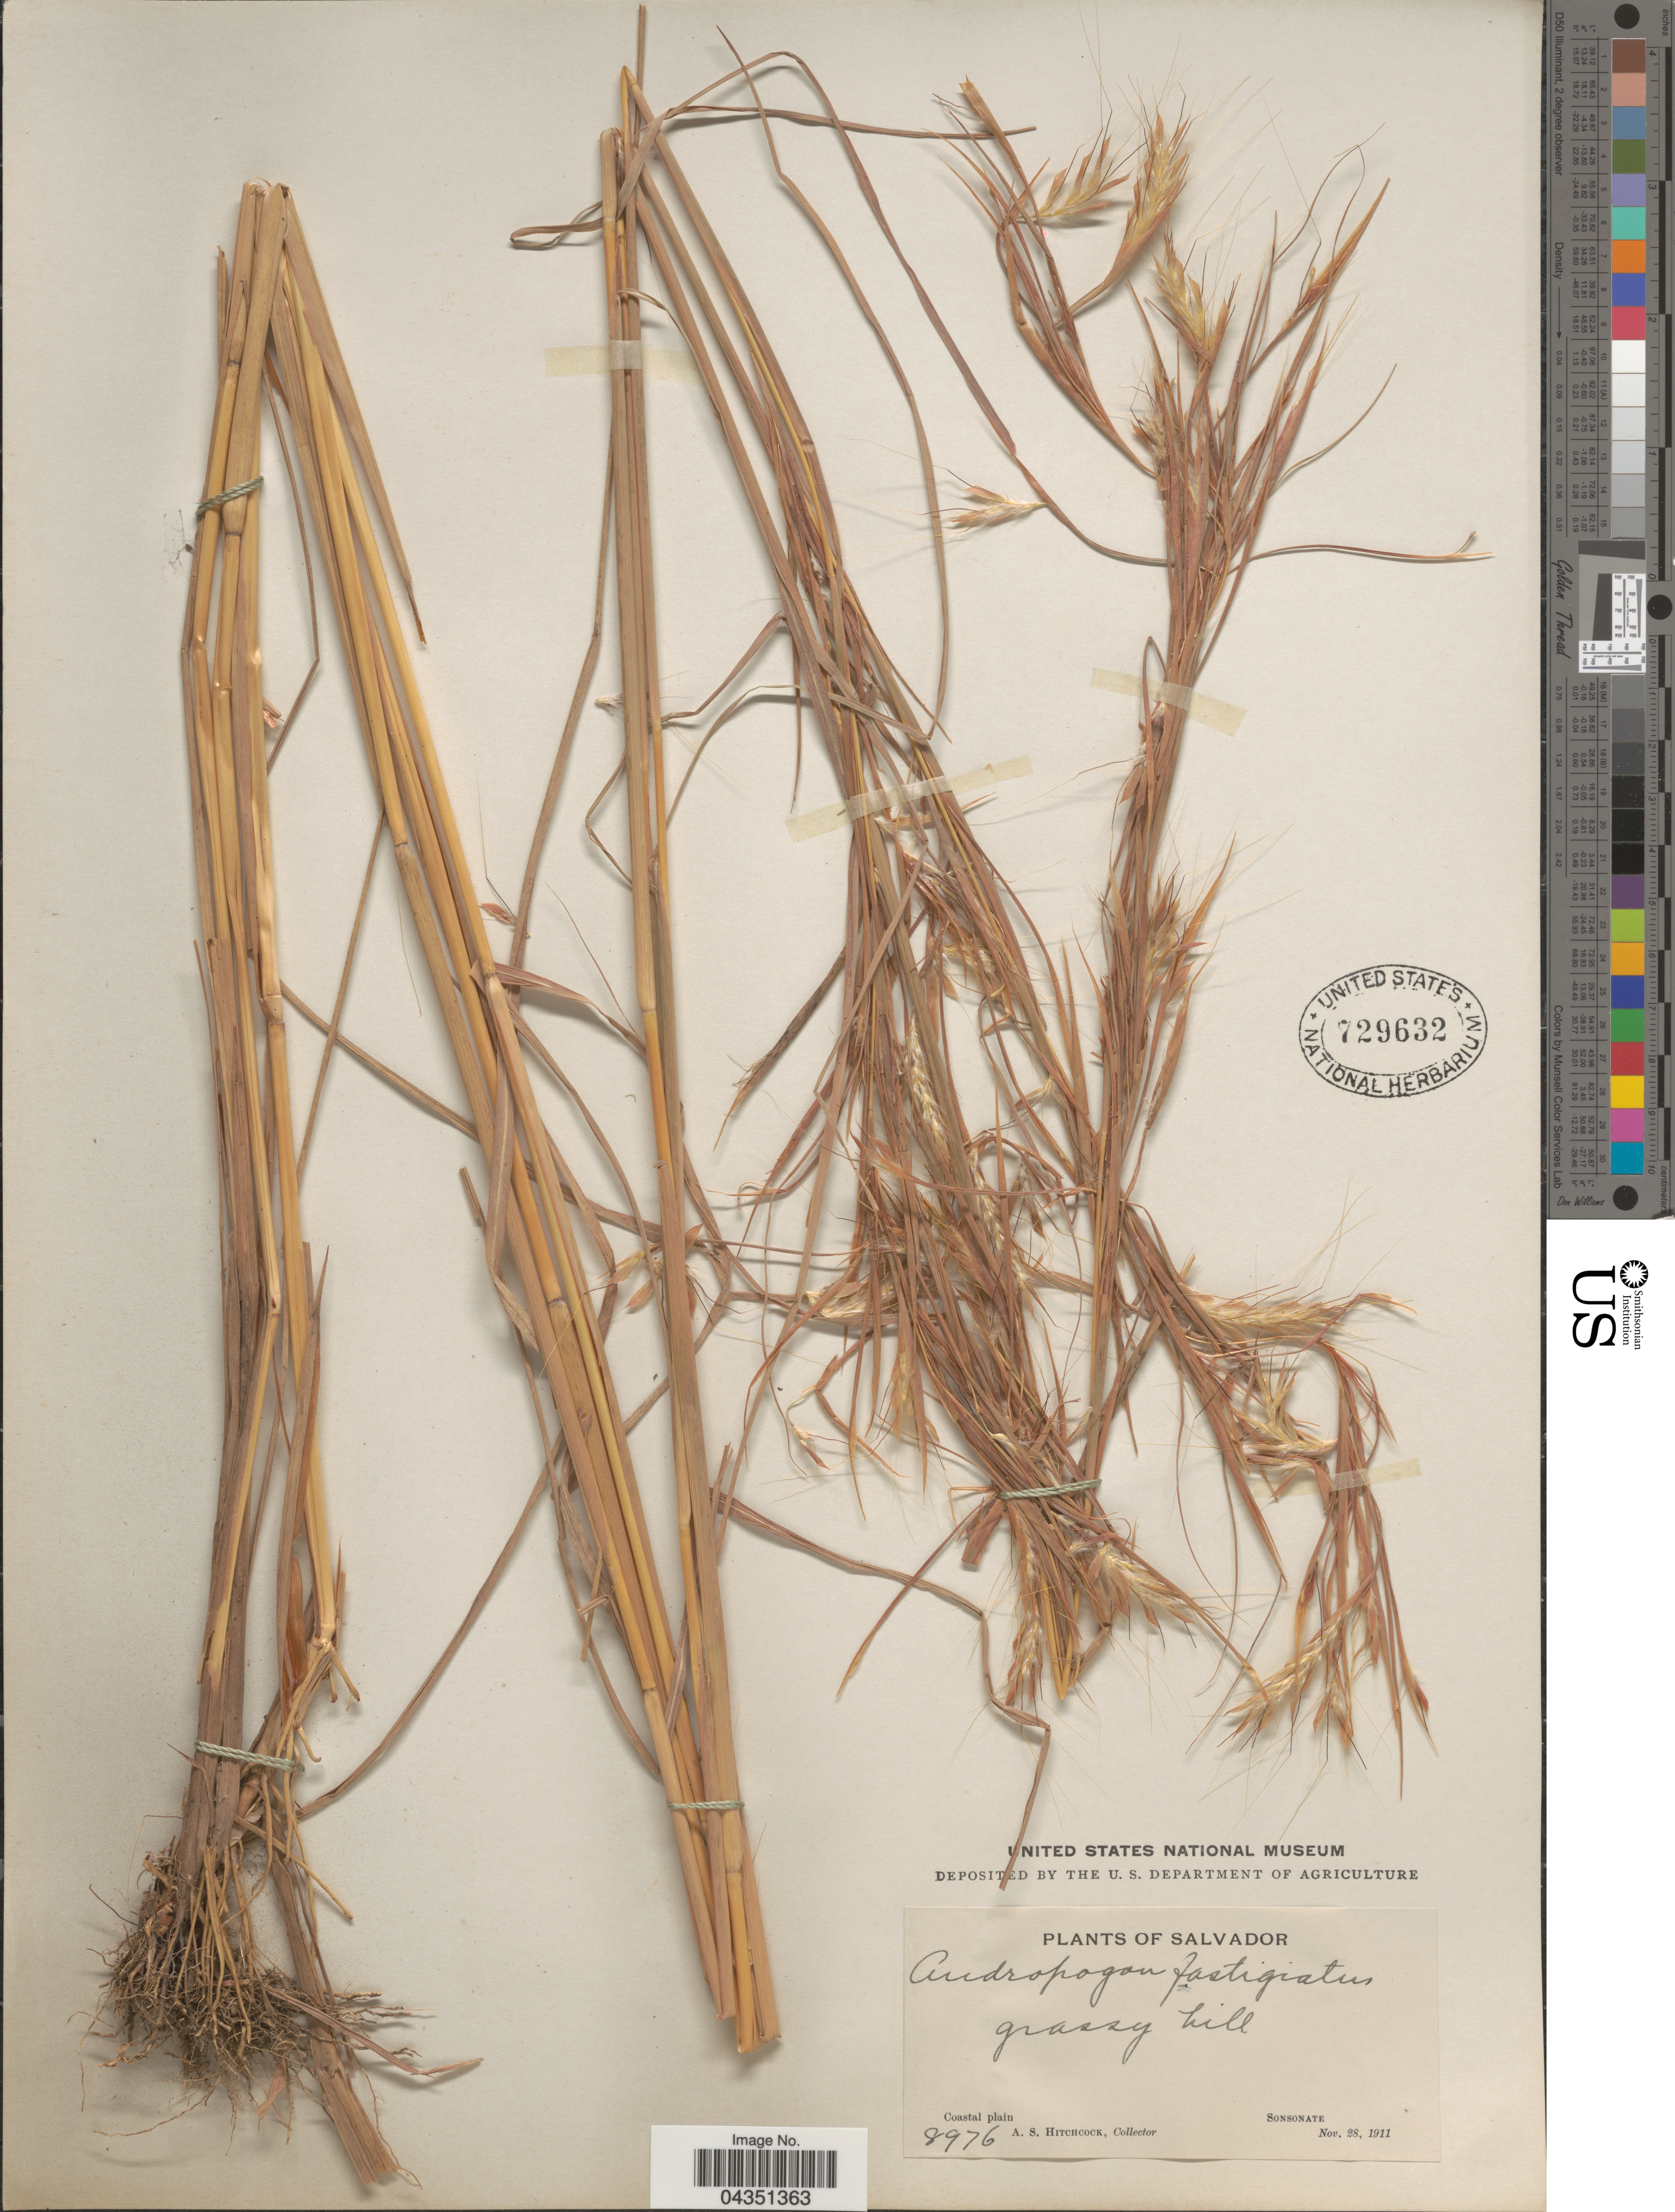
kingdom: Plantae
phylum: Tracheophyta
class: Liliopsida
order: Poales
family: Poaceae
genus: Diectomis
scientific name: Diectomis fastigiata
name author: (Sw.) P. Beauv.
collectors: A. S. Hitchcock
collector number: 8976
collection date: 1911-11-28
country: El Salvador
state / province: Sonsonate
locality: Coastal plain.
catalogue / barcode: US 729632